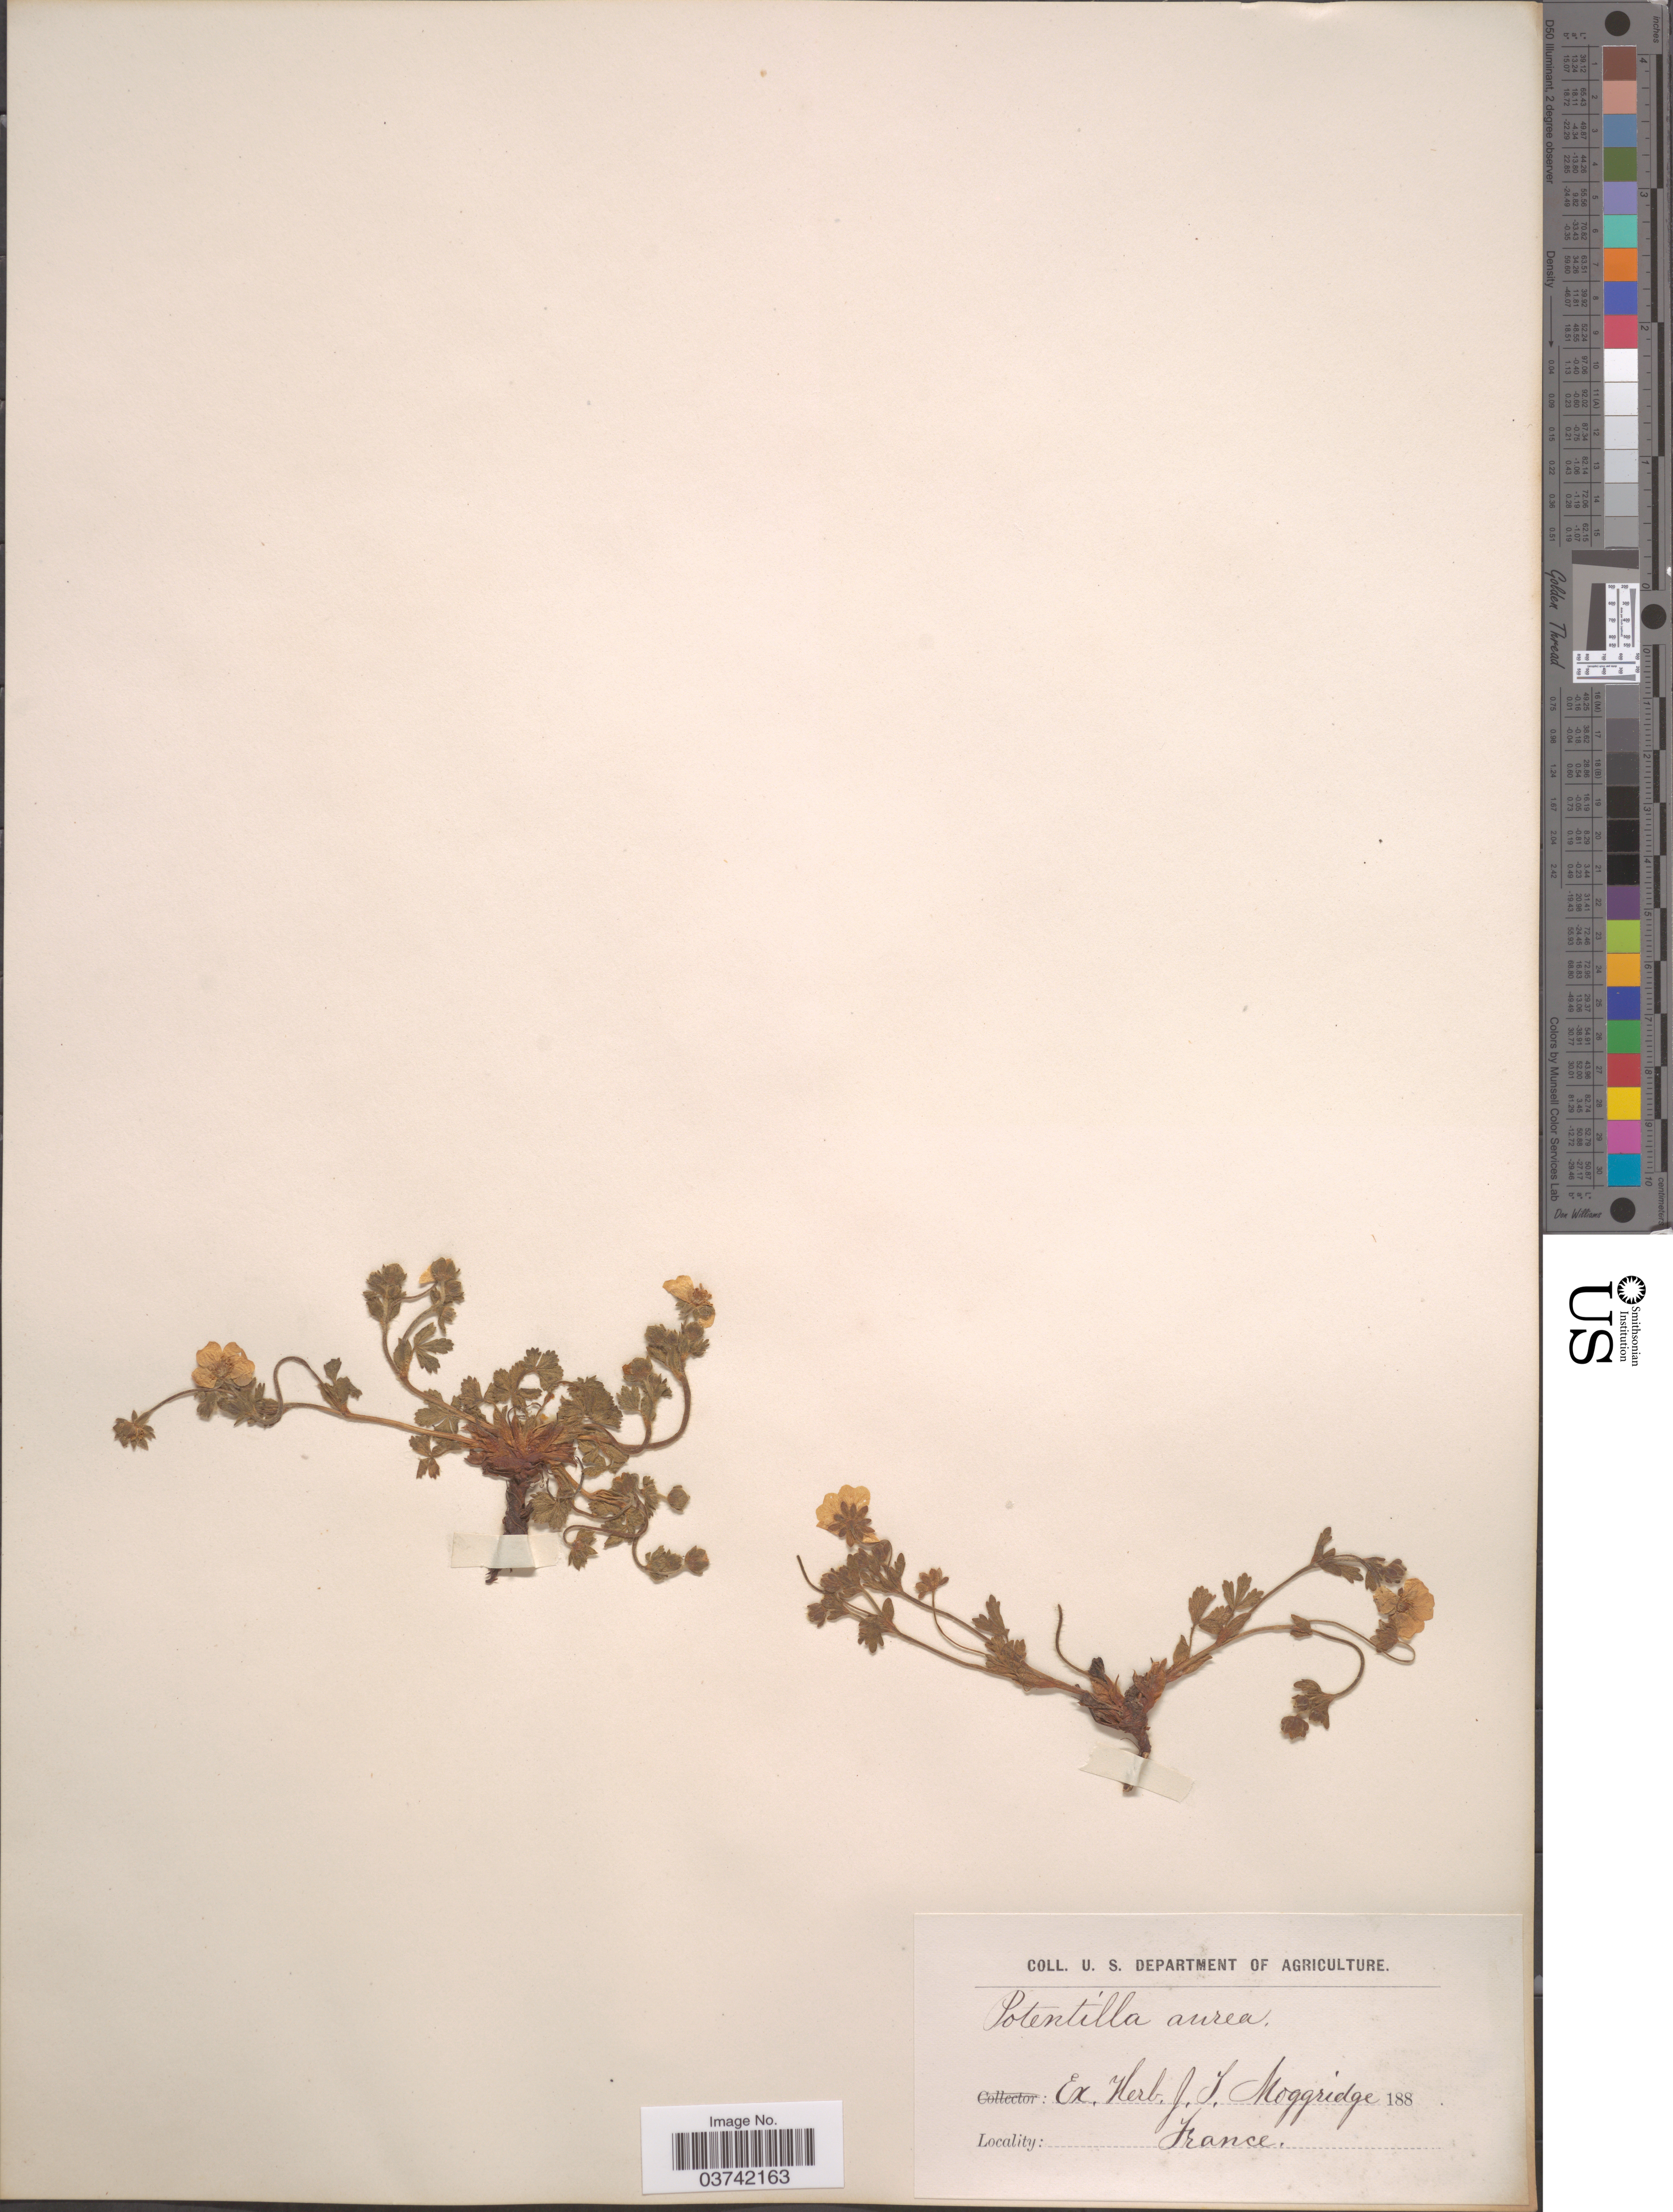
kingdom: Plantae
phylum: Tracheophyta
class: Magnoliopsida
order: Rosales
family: Rosaceae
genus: Potentilla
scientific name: Potentilla aurea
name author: L.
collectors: ex herb. J.T. Moggridge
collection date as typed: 188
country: France